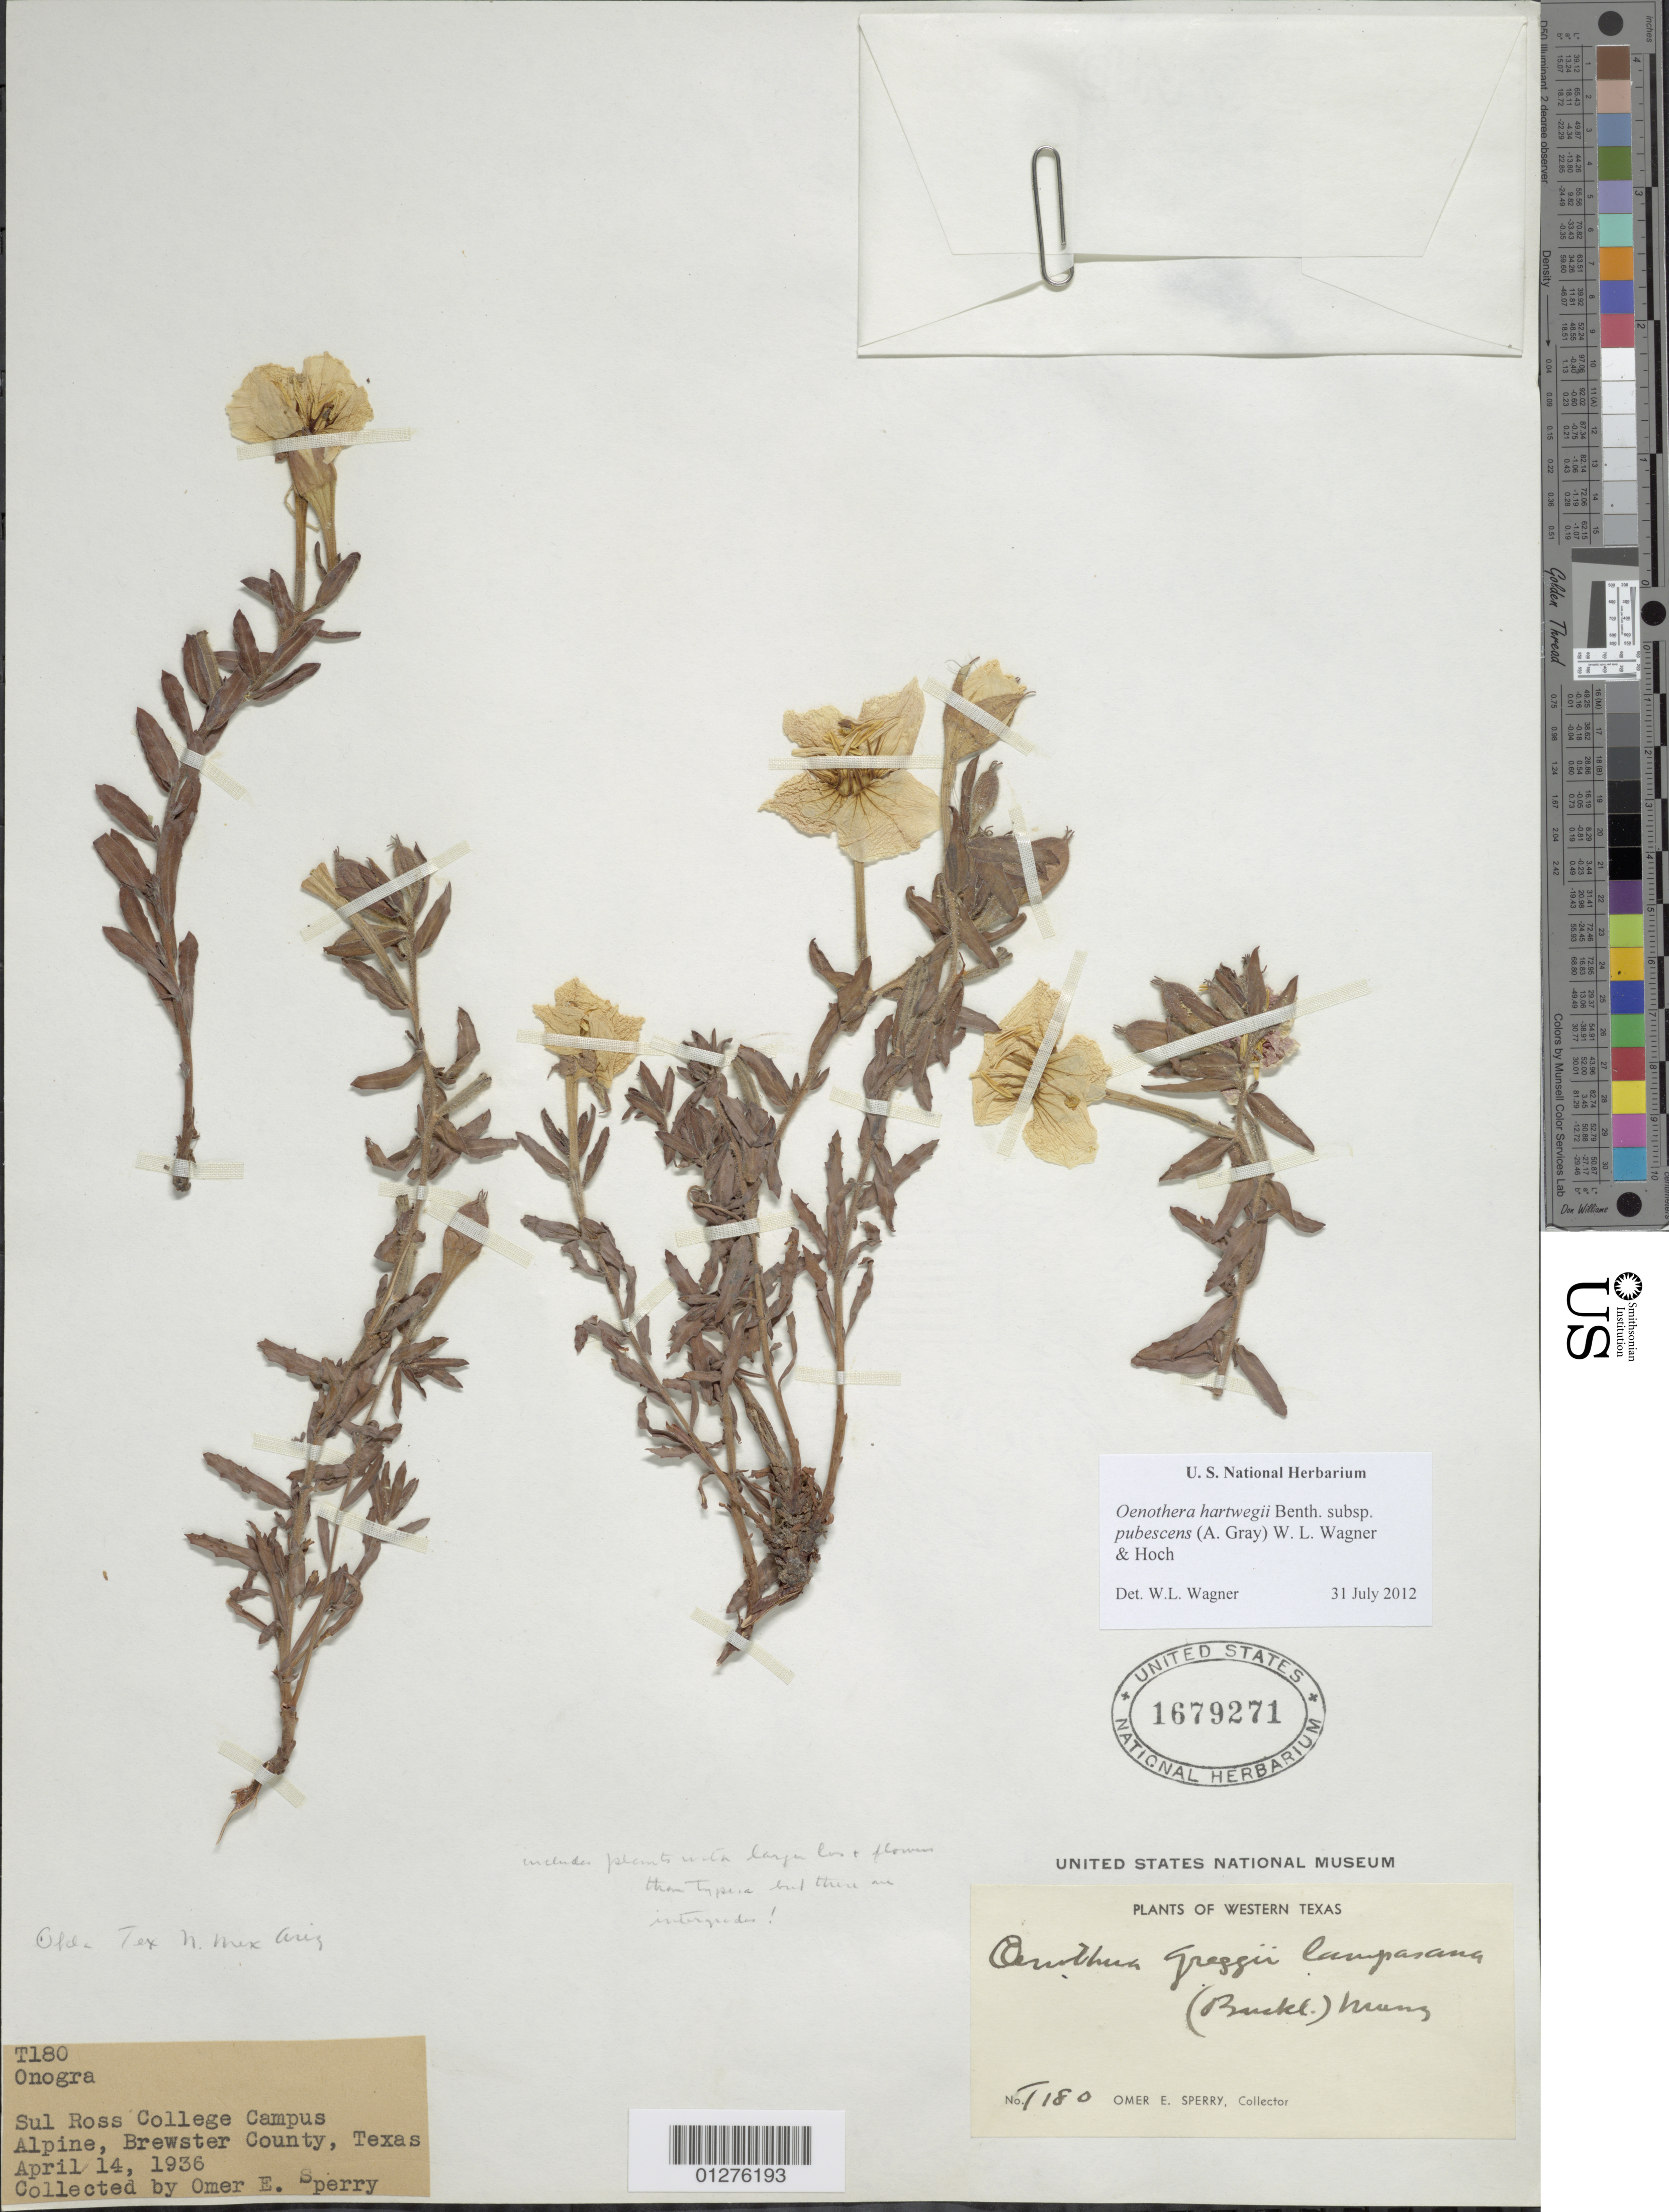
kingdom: Plantae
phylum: Tracheophyta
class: Magnoliopsida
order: Myrtales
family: Onagraceae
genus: Oenothera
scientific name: Oenothera hartwegii subsp. pubescens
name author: (A. Gray) W.L. Wagner & Hoch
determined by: Wagner, W. L., (BOT), Smithsonian Institution - National Museum of Natural History (UNITED STATES)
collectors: O. E. Sperry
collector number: T180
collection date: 1936-04-14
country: United States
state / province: Texas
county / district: Brewster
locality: Sul Ross College Campus, Alpine.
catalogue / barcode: US 1679271